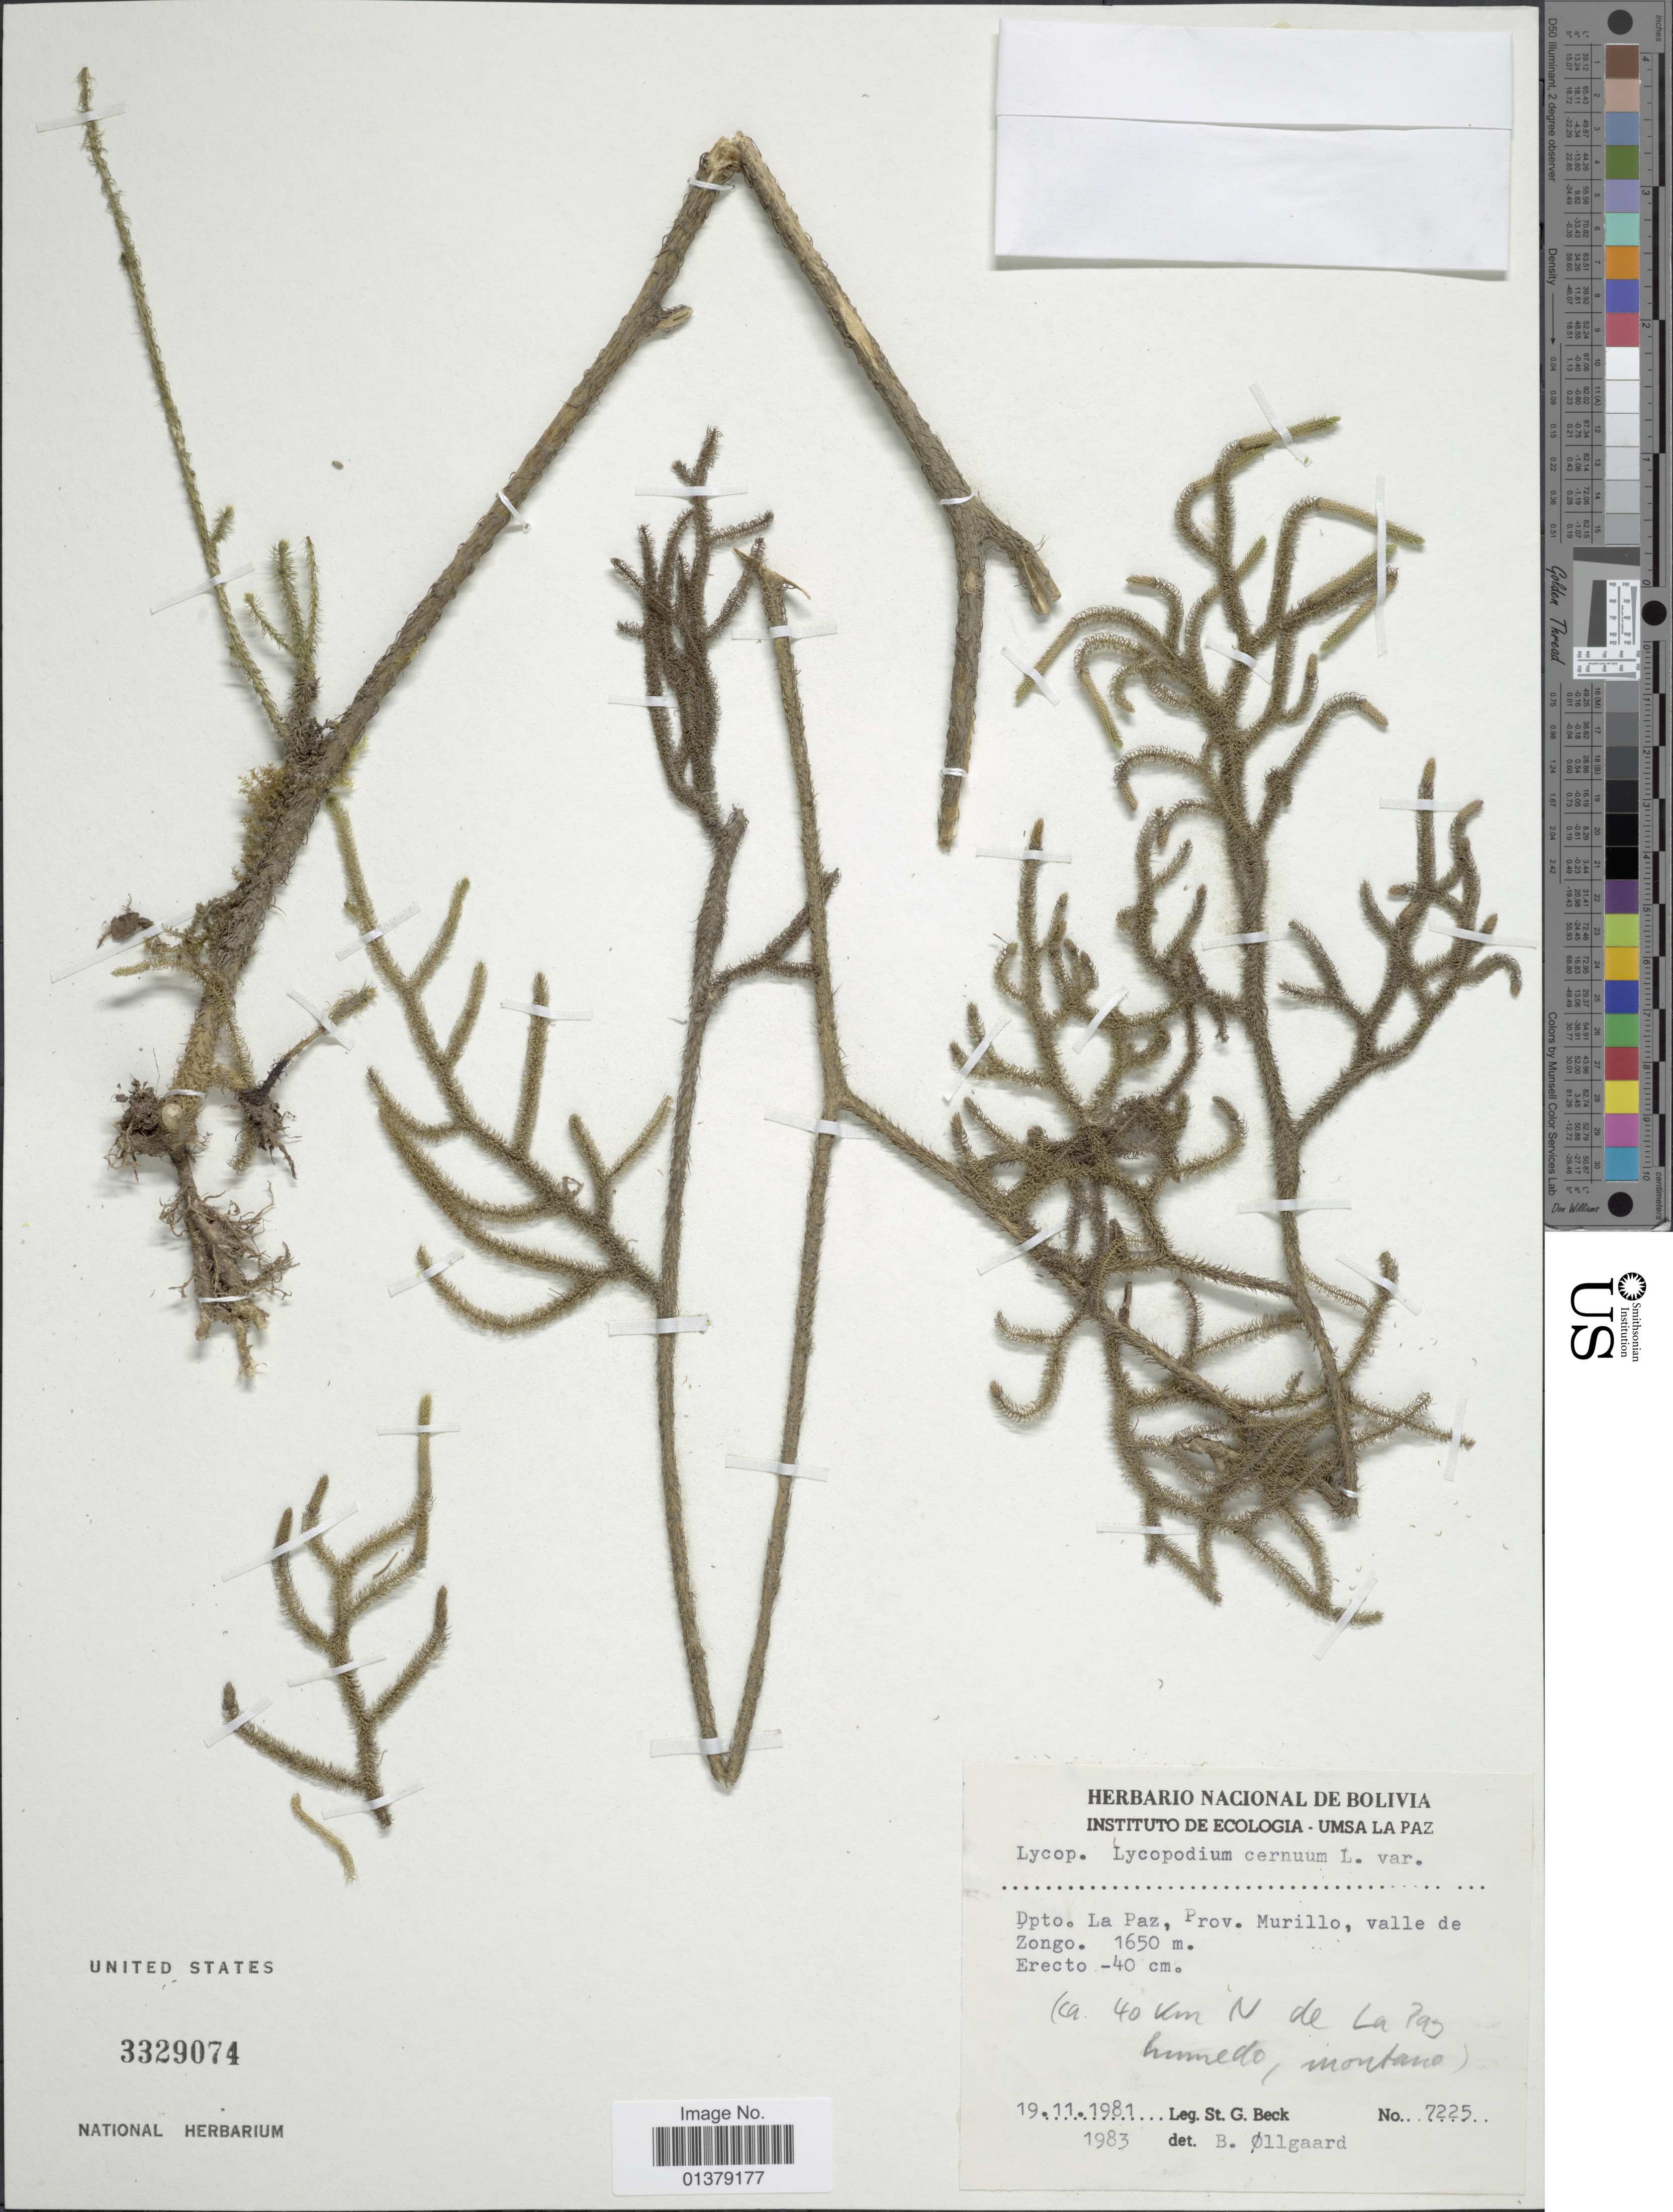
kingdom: Plantae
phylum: Tracheophyta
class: Lycopodiopsida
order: Lycopodiales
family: Lycopodiaceae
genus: Palhinhaea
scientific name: Palhinhaea descendens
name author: (B. Øllg.) Holub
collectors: S. G. Beck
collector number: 7225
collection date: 1981-11-19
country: Bolivia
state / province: La Paz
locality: Prov. Murillo, valle de Zongo, ca 40km N de La Paz humedo, montano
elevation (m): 1650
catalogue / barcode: US 3329074